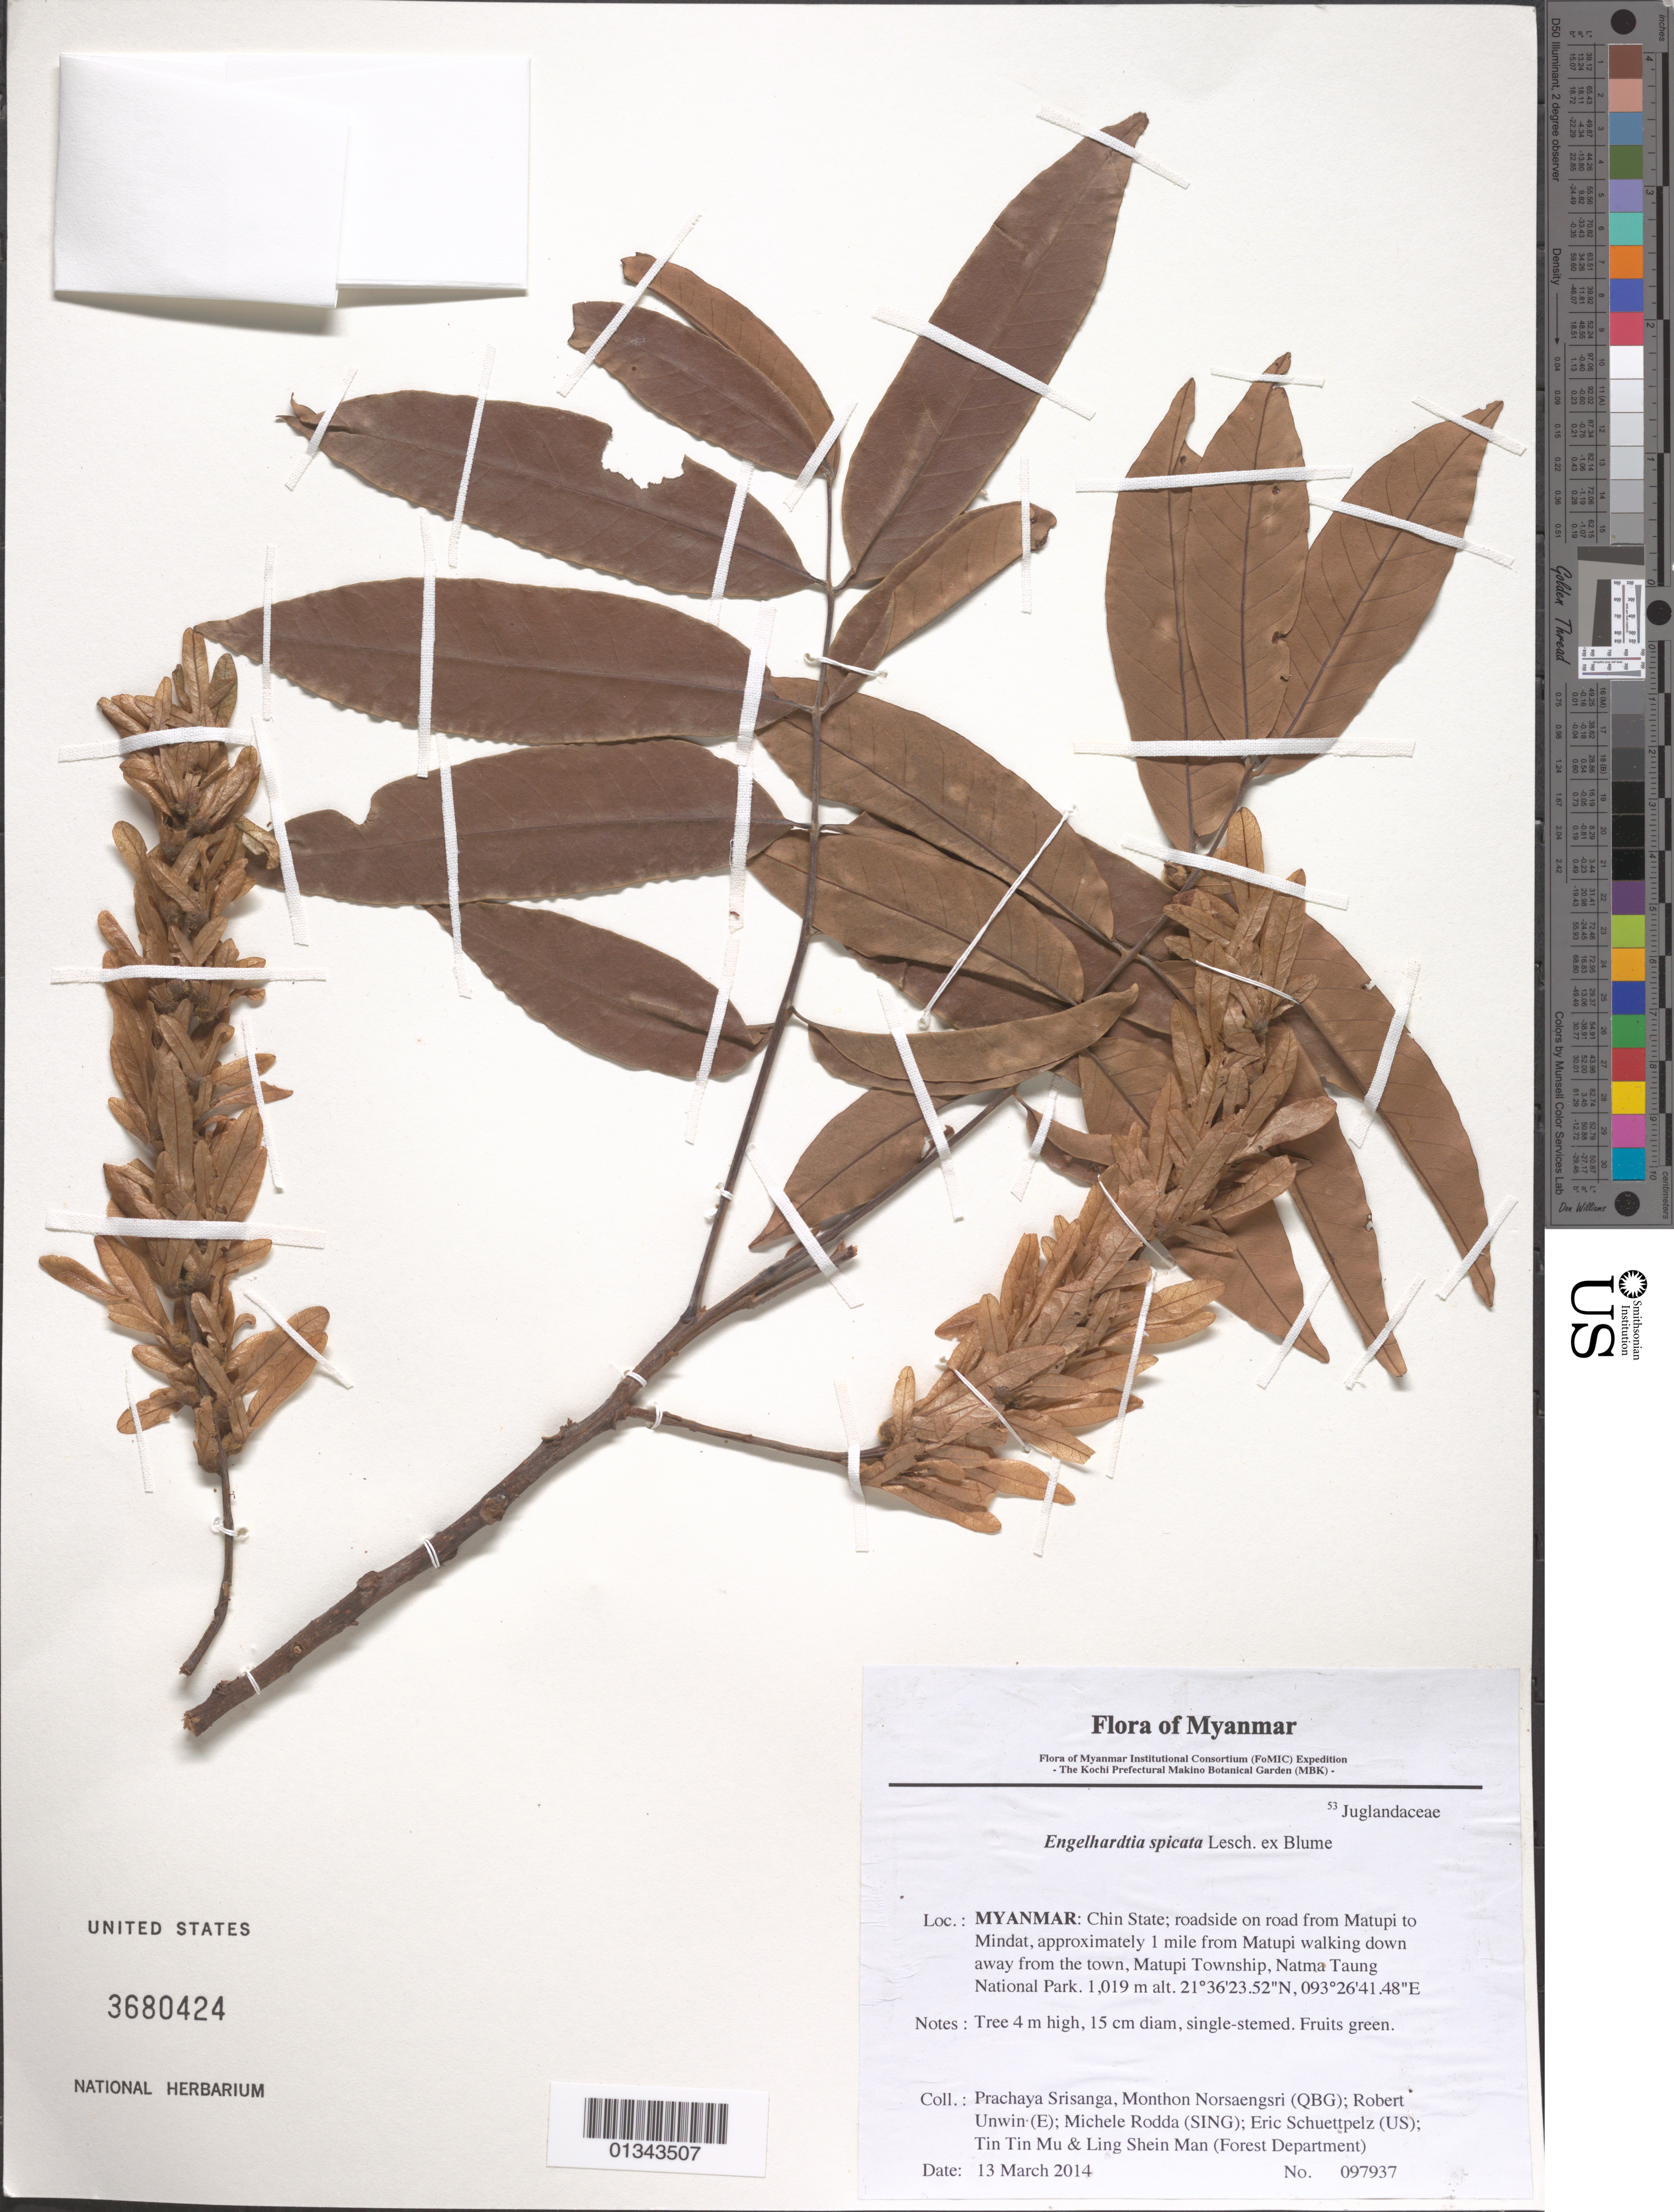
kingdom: Plantae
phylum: Tracheophyta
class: Magnoliopsida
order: Fagales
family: Juglandaceae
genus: Engelhardia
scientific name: Engelhardia spicata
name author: Lesch. ex Blume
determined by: Fujikawa, Kazumi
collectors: P. Srisanga, M. Norsaengsri, R. Unwin, M. Rodda, E. Schuettpelz, Tin Tin Mu & Ling Shein Man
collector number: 97937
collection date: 2014-03-13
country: Myanmar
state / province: Chin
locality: Roadside on road from Matupi to Mindat, approximately 1 mile from Matupi walking down away from the town, Matupi Township, Natma Taung National Park.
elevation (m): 1019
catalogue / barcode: US 3680424